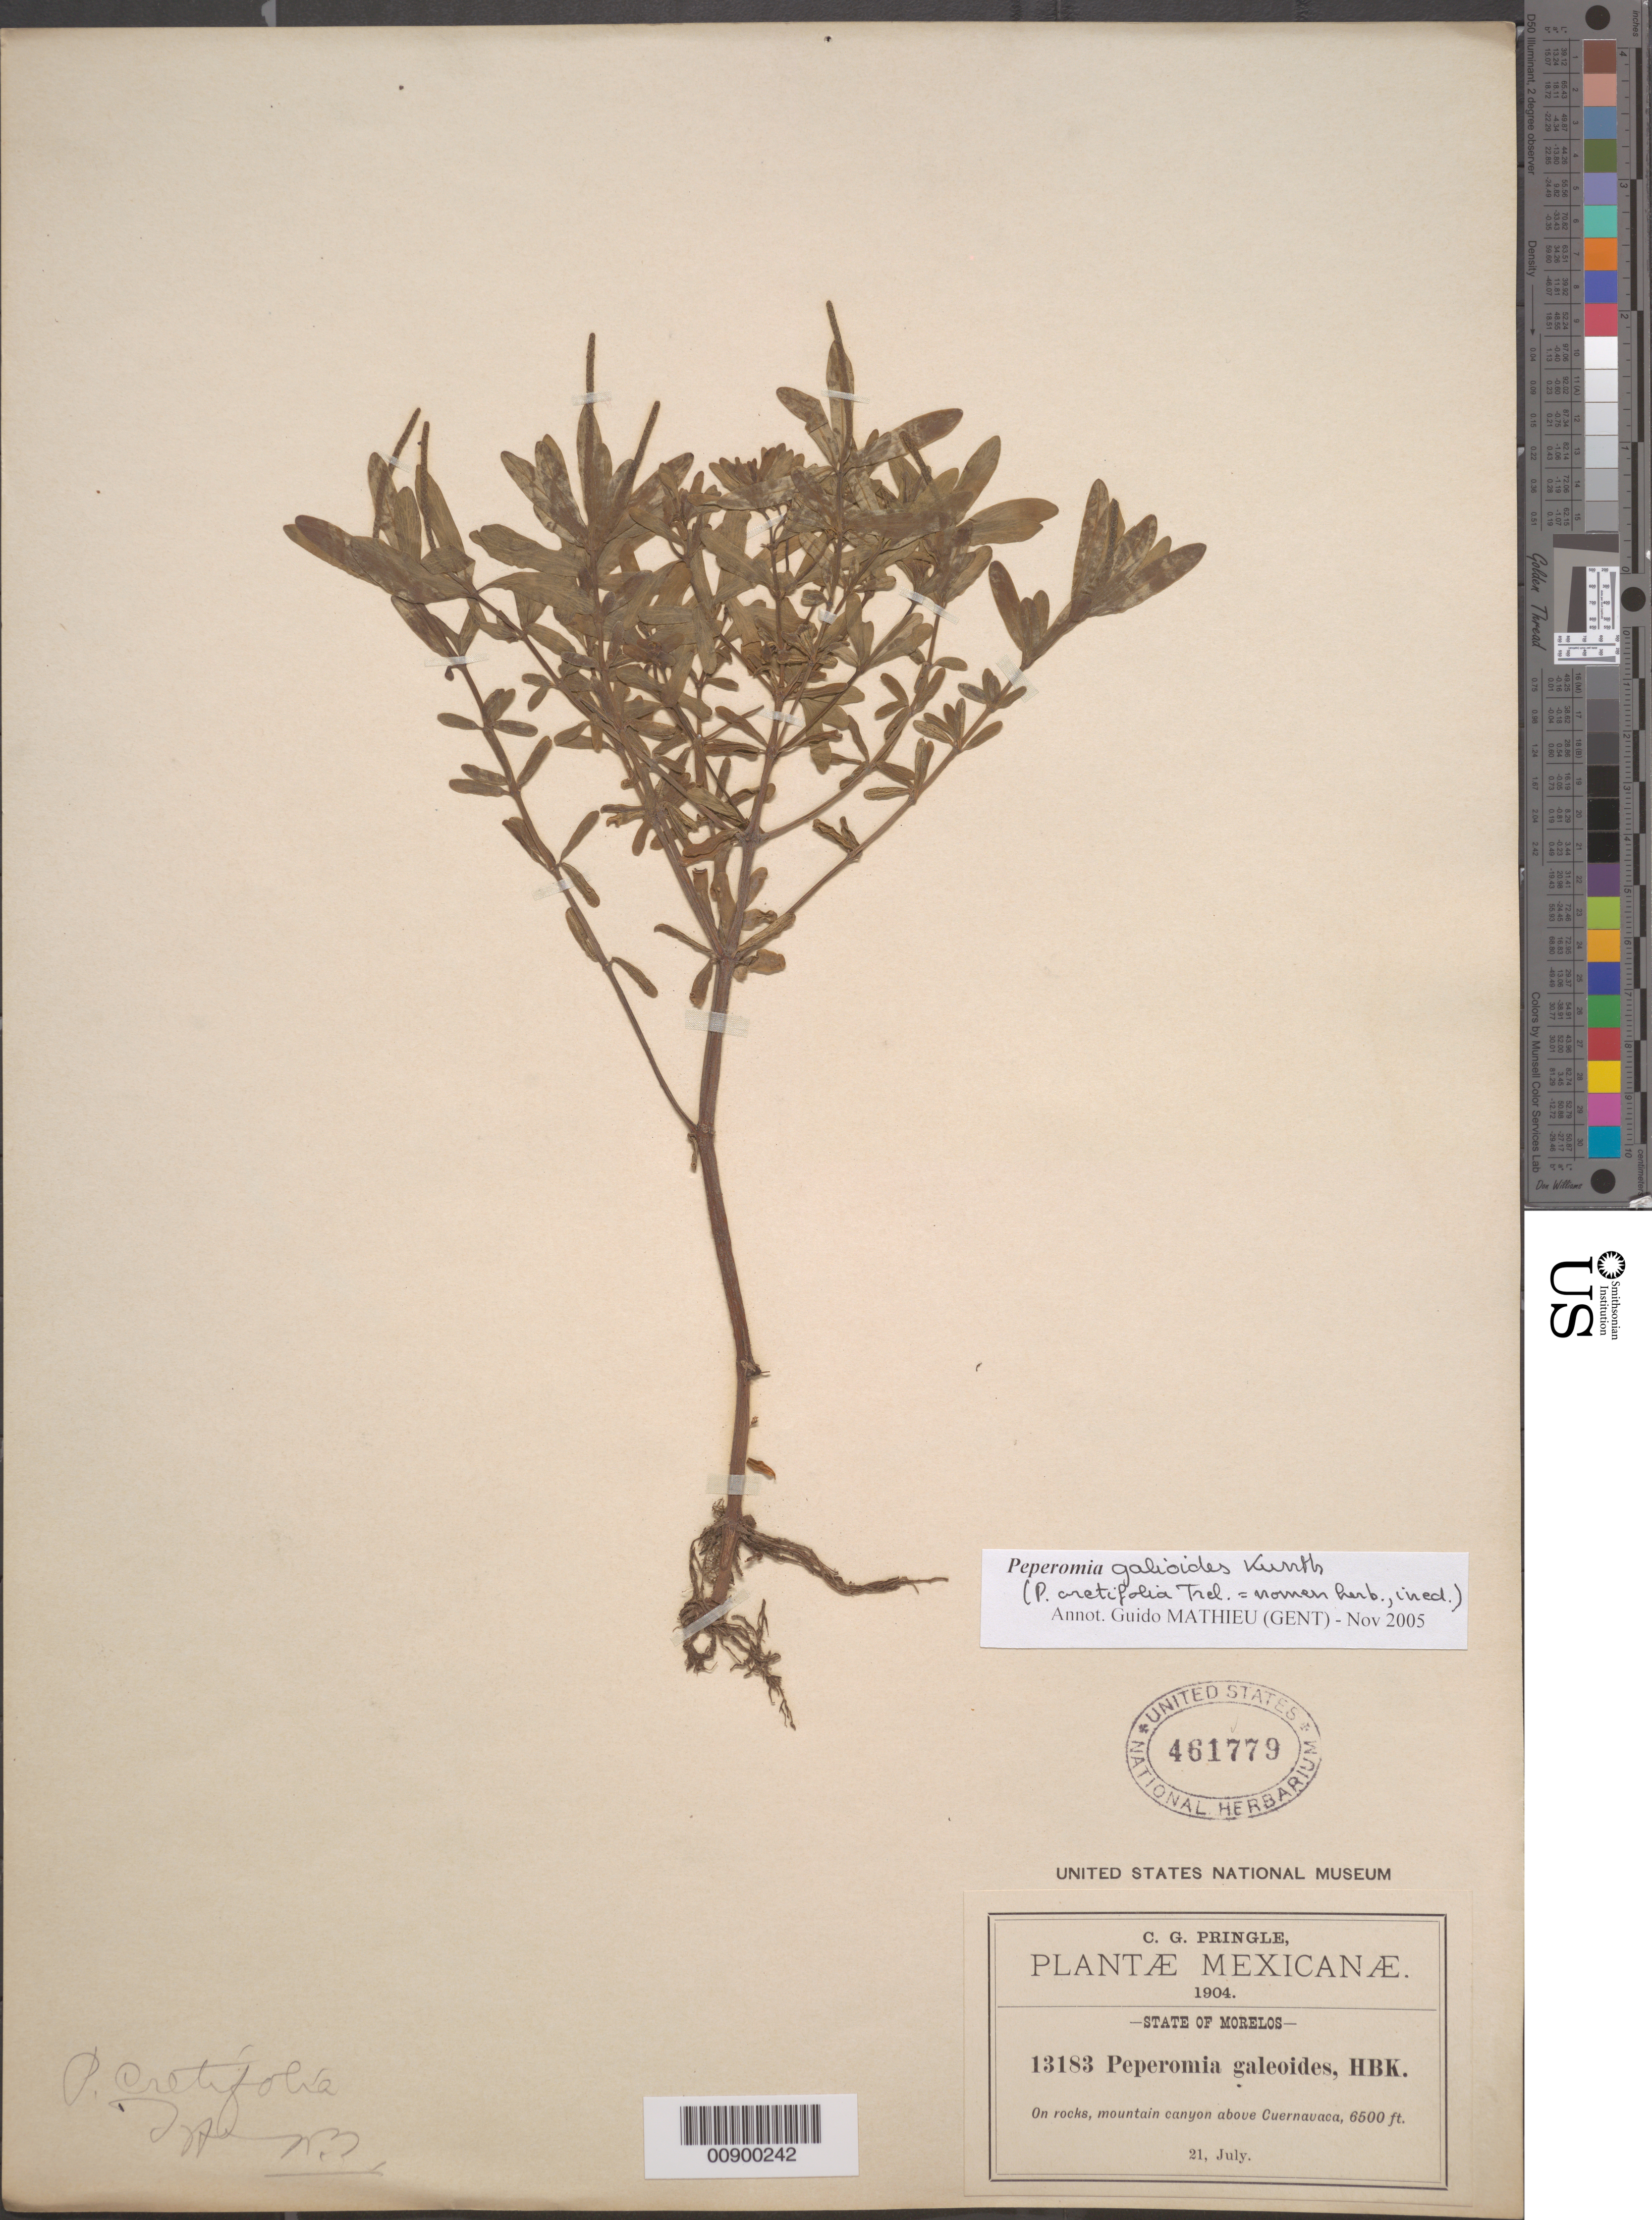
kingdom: Plantae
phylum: Tracheophyta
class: Magnoliopsida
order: Piperales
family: Piperaceae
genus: Peperomia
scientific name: Peperomia galioides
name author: Kunth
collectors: C. G. Pringle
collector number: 13183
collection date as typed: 21 Jul 1904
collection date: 1904-07-21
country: Mexico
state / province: Morelos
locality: Mountain canyon above Cuernavaca, Morelos.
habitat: On rocks.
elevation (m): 1981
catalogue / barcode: US 461779